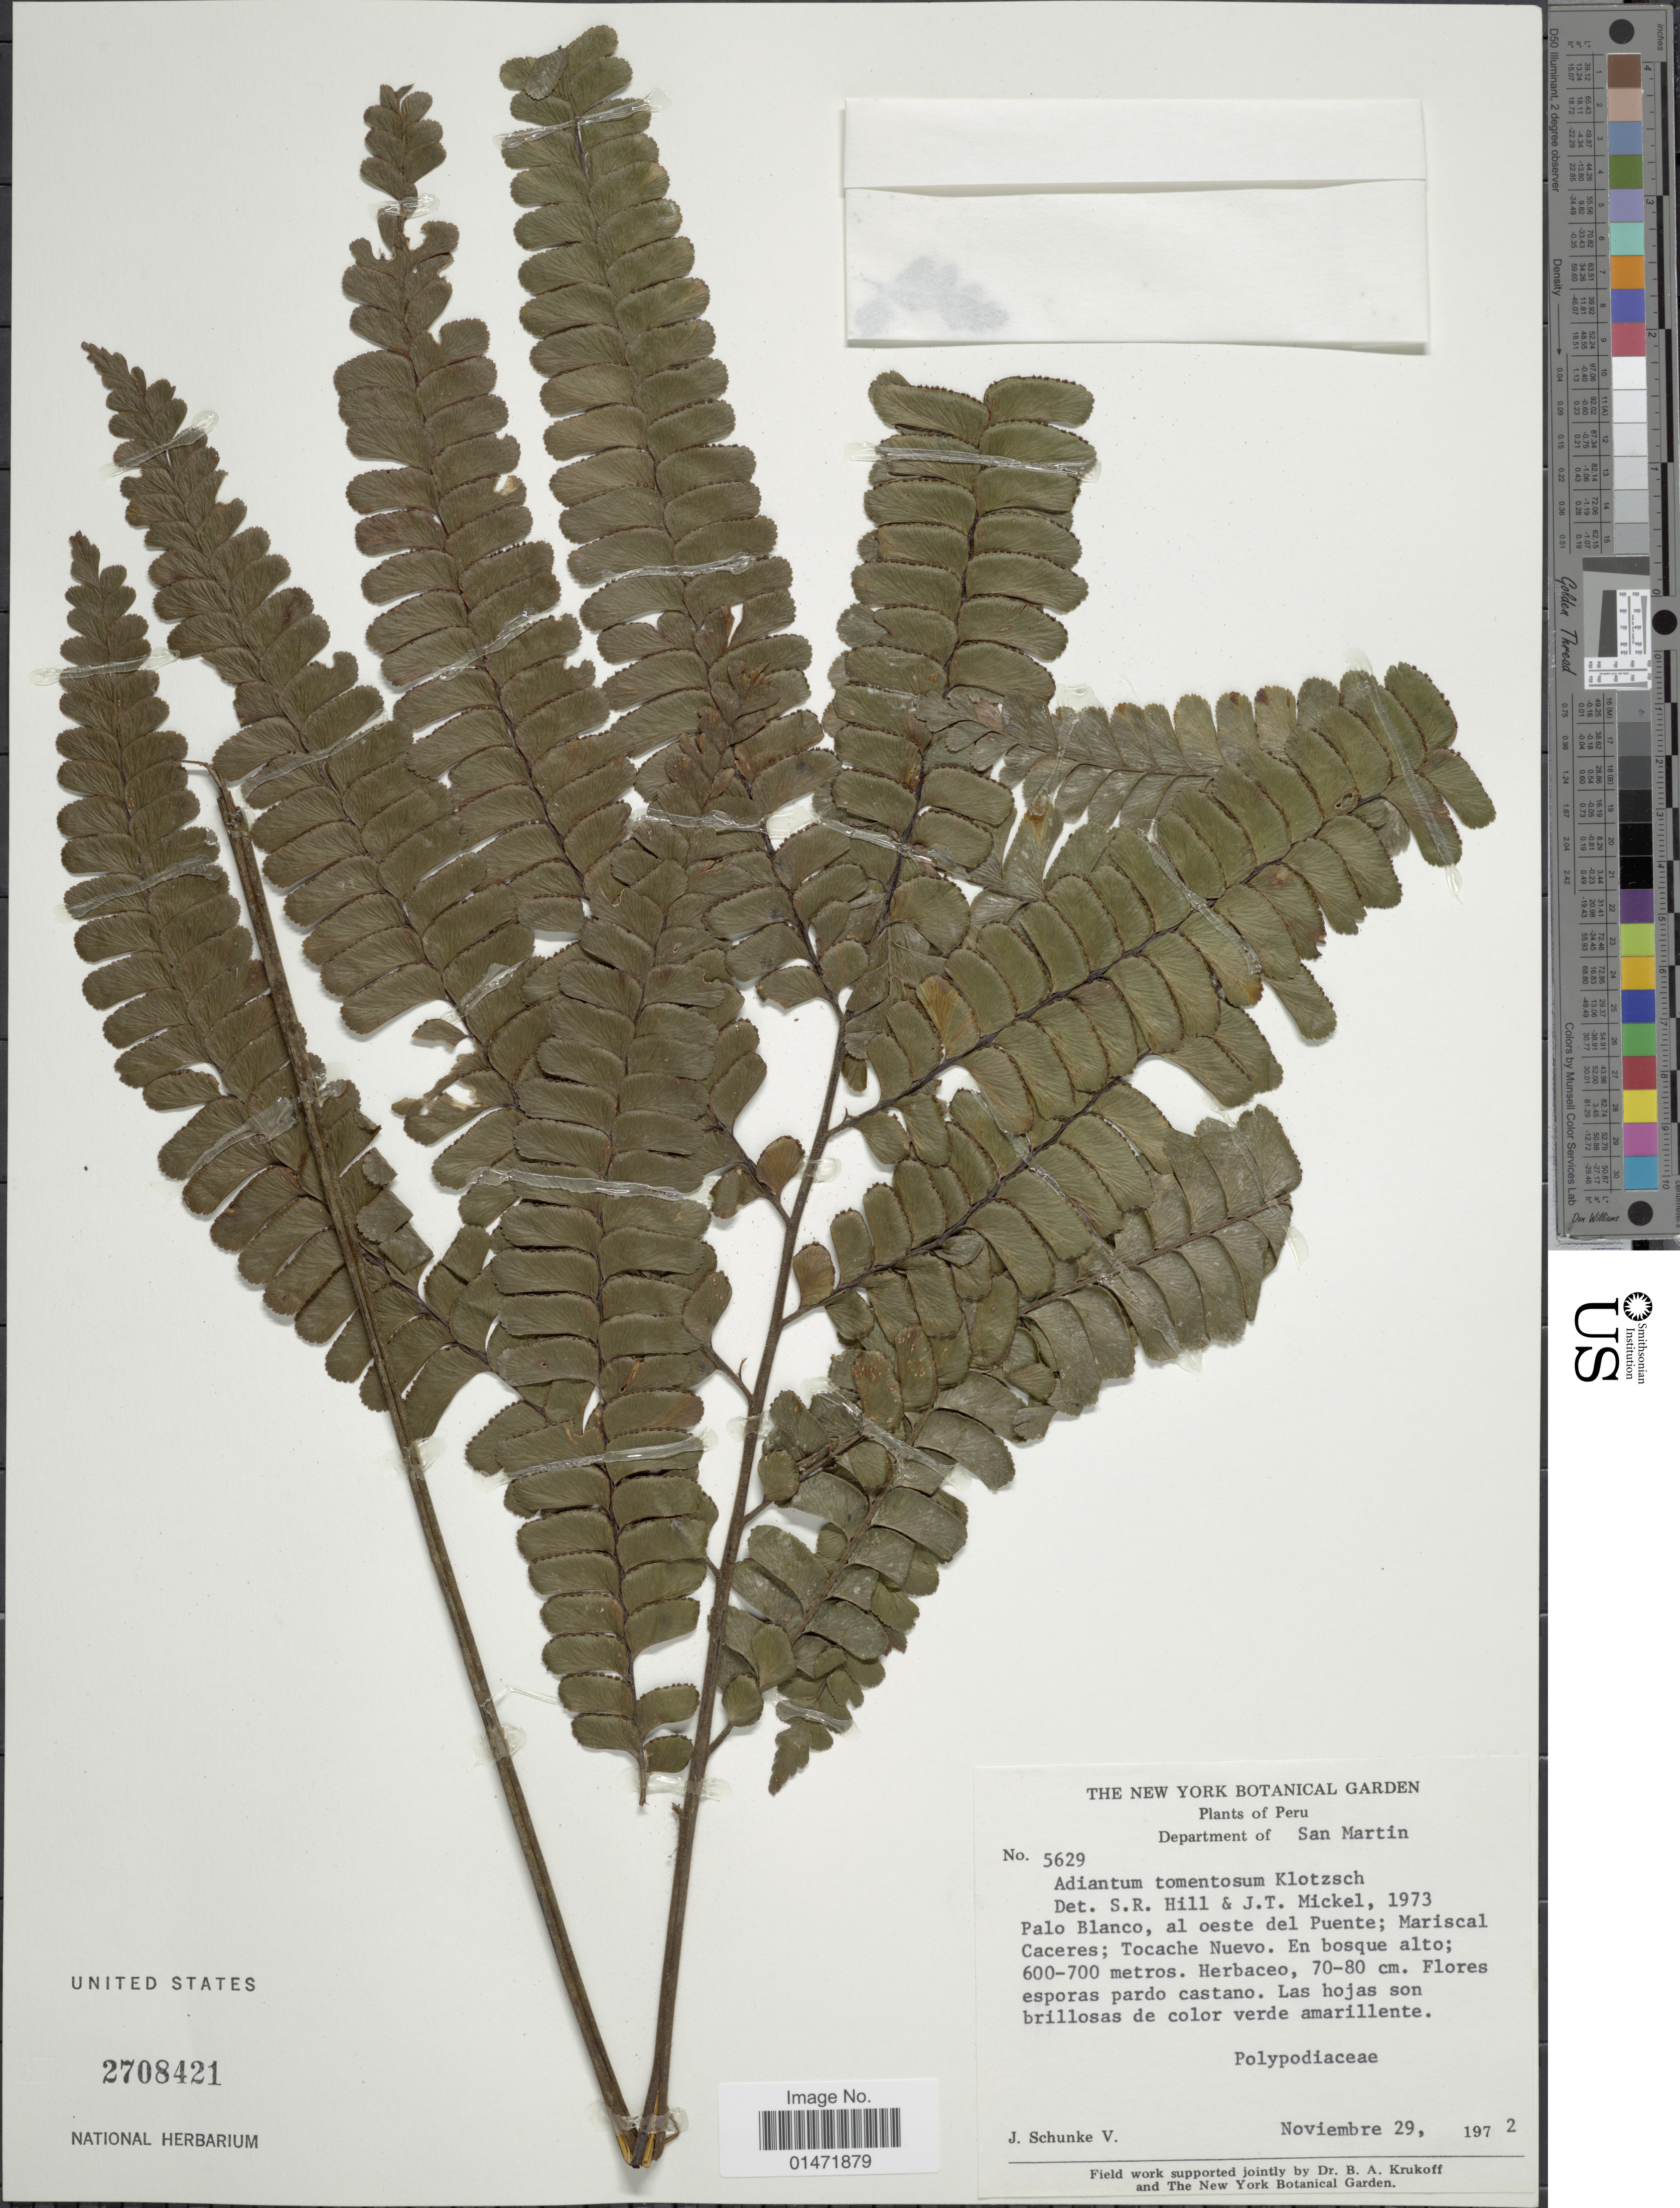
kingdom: Plantae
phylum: Tracheophyta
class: Polypodiopsida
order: Polypodiales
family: Pteridaceae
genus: Adiantum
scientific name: Adiantum tomentosum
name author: Klotzsch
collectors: J. Schunke Vigo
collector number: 5629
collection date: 1972-11-29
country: Peru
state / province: San Martín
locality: Palo Blanco, al oeste del Puente; Mariscal Caceres; Tocache Nuevo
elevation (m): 600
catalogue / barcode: US 2708421